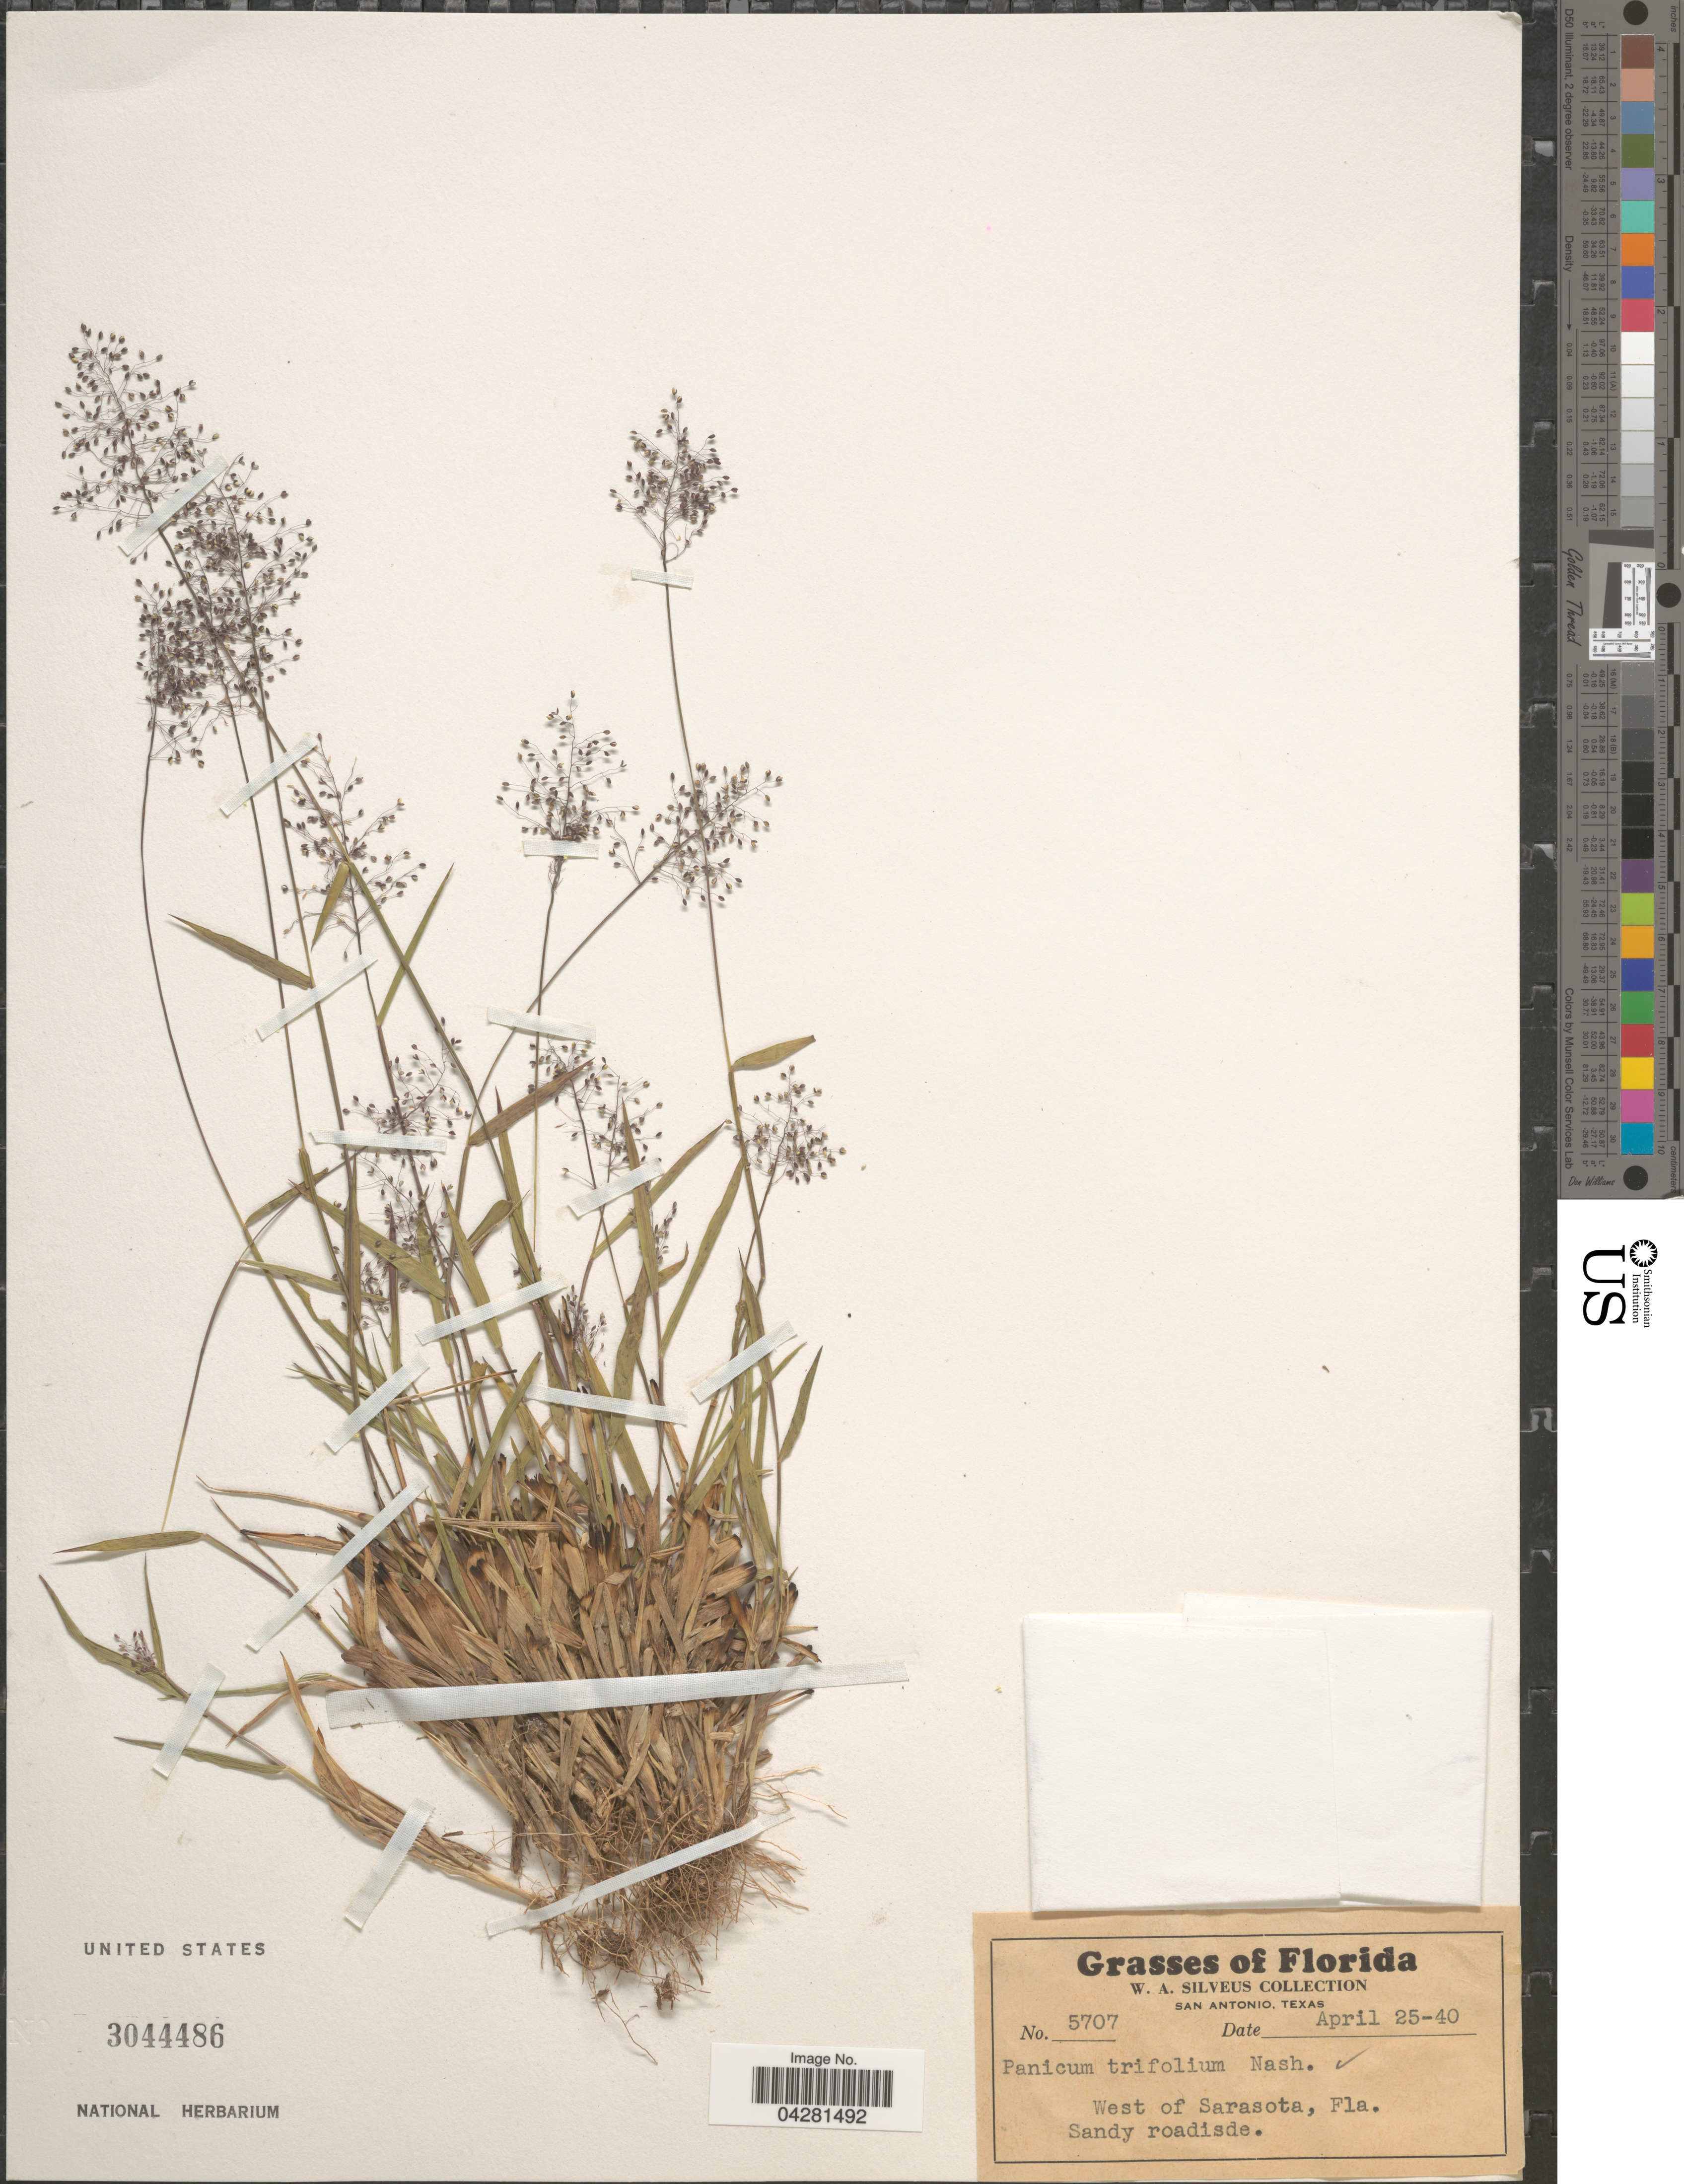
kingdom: Plantae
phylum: Tracheophyta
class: Liliopsida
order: Poales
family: Poaceae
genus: Dichanthelium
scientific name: Dichanthelium dichotomum var. unciphyllum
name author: (Trin.) Davidse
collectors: W. Silveus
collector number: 5707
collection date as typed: Transcribed d/m/y: 25/4/40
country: United States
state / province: Florida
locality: West of Sarasota, Sandy roadside.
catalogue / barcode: US 3044486